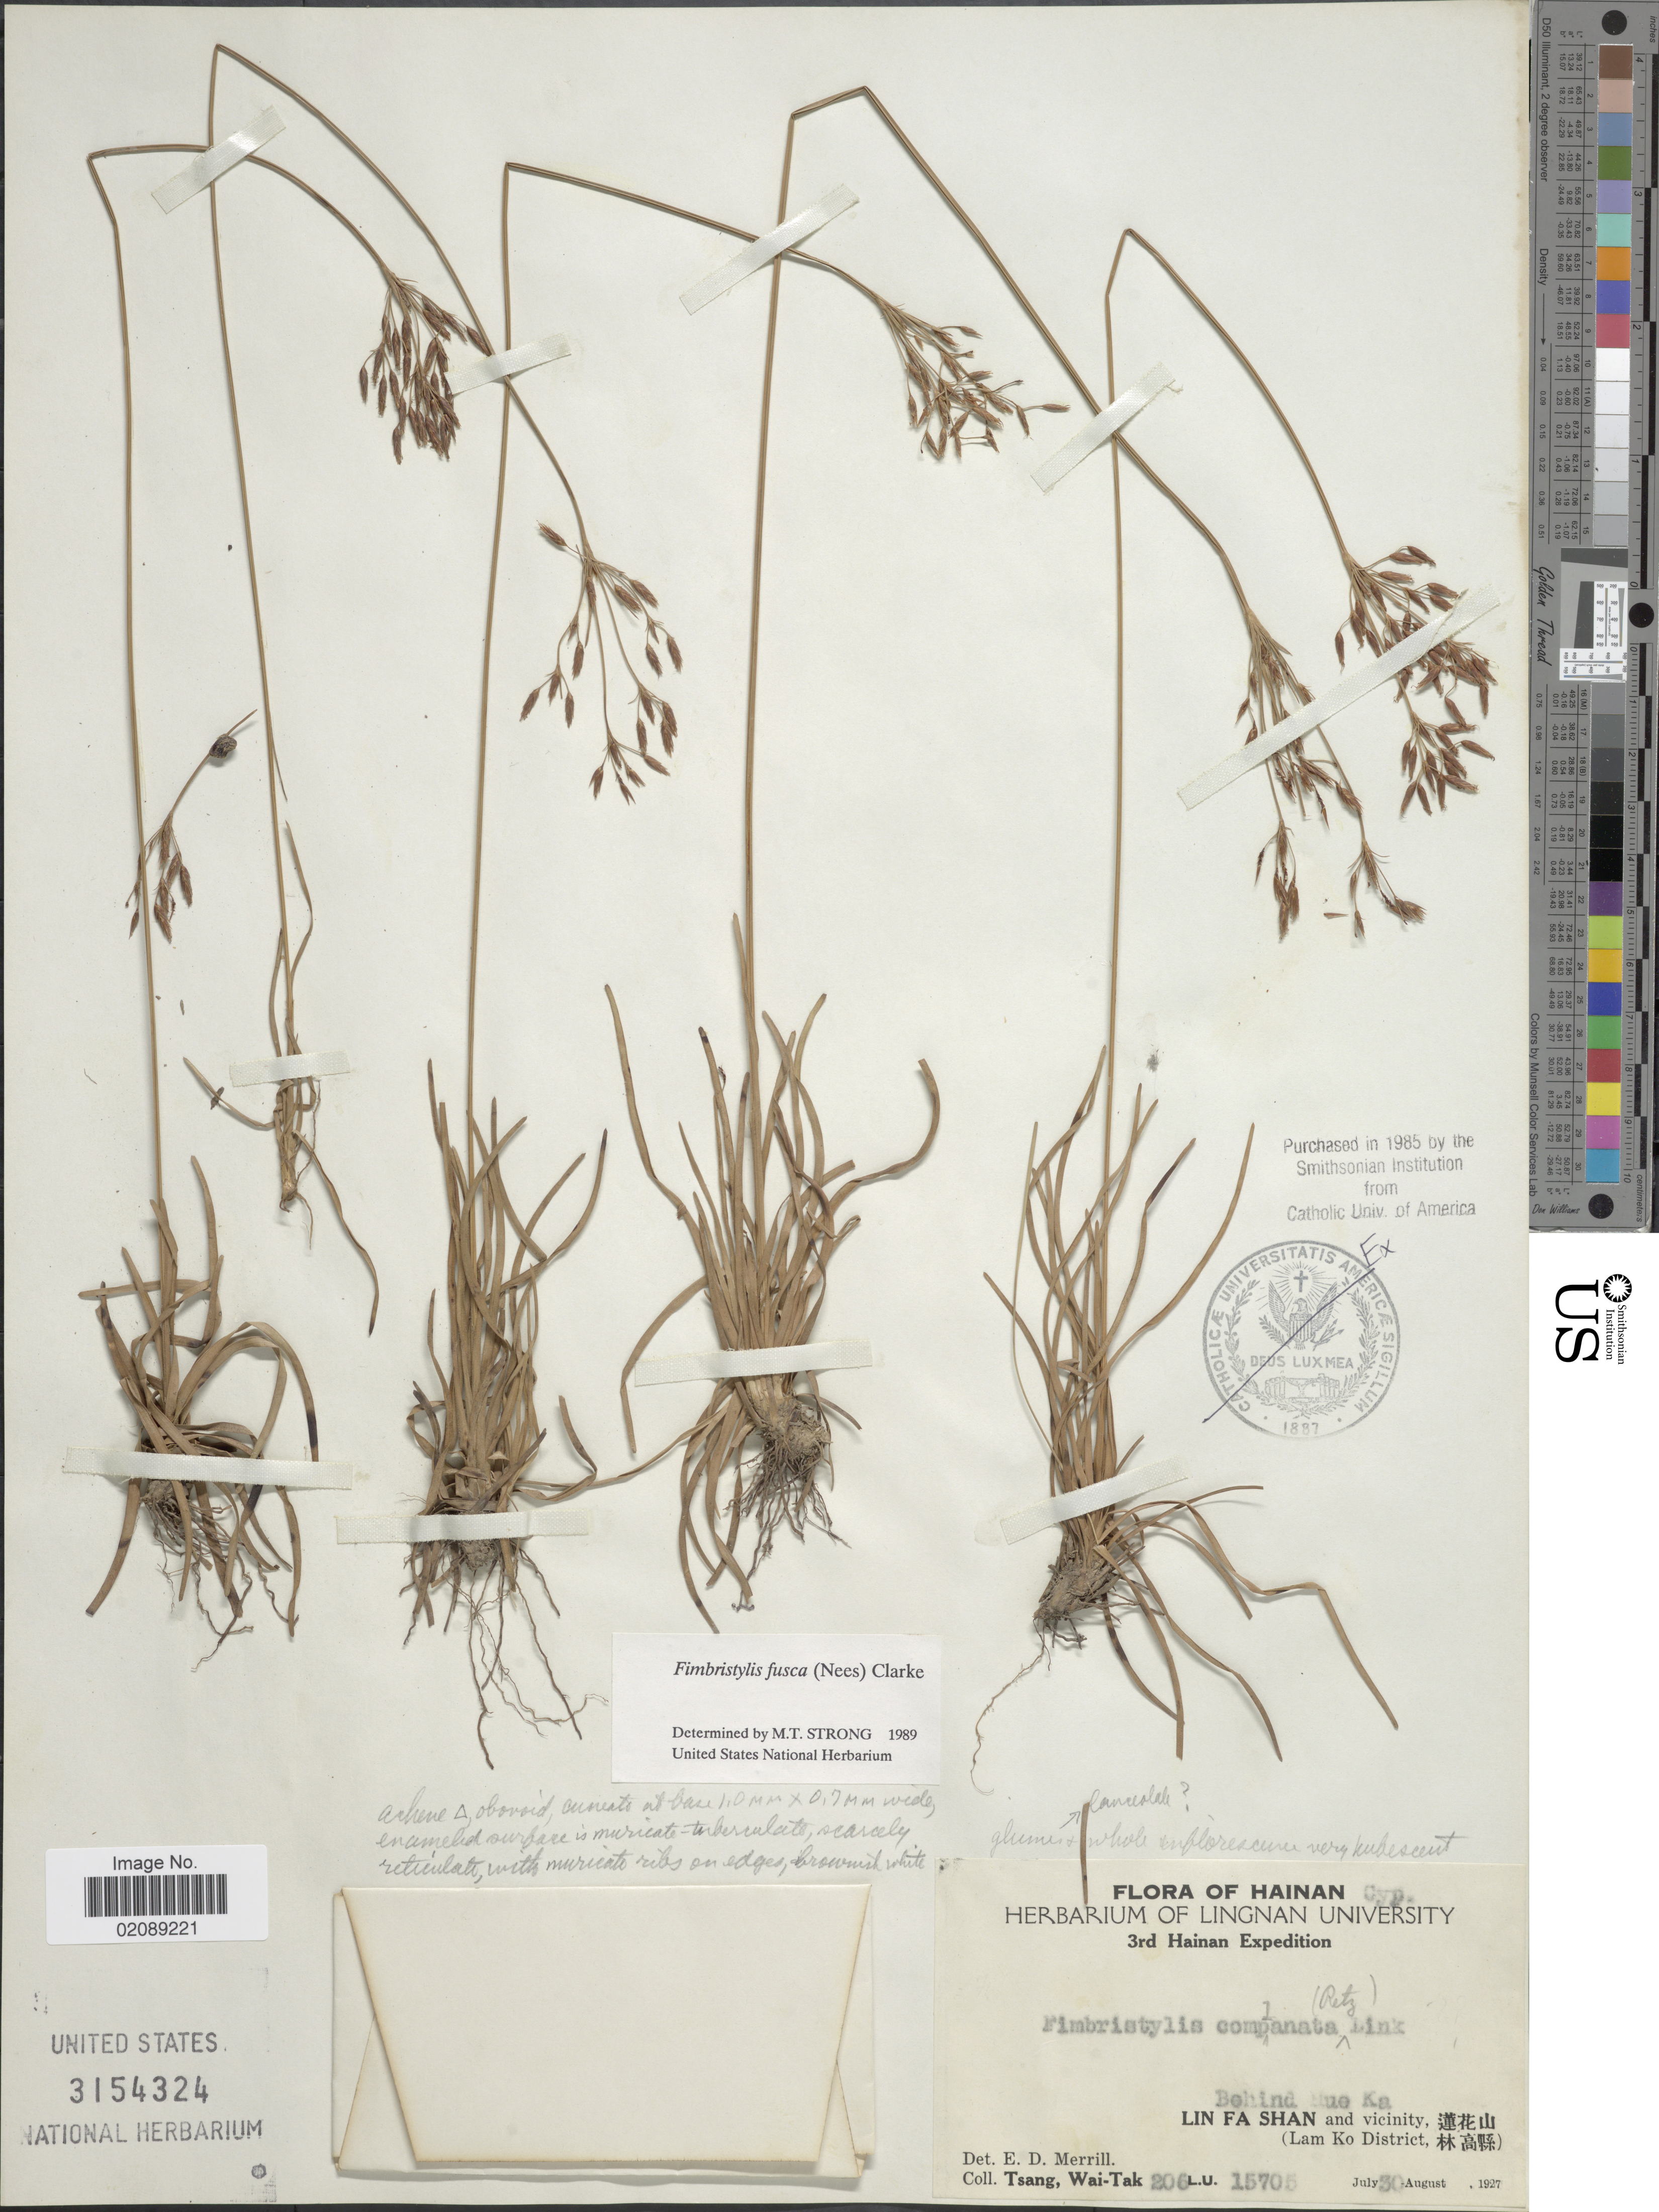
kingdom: Plantae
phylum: Tracheophyta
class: Liliopsida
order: Poales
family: Cyperaceae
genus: Fimbristylis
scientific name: Fimbristylis fusca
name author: (Nees) Benth. ex C.B. Clarke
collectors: W. T. Tsang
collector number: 206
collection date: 1927-07-30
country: China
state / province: Hainan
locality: Behind Mue Ka. Lin Fa Shan and vicinity (Lam Ko District)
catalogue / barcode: US 3154324